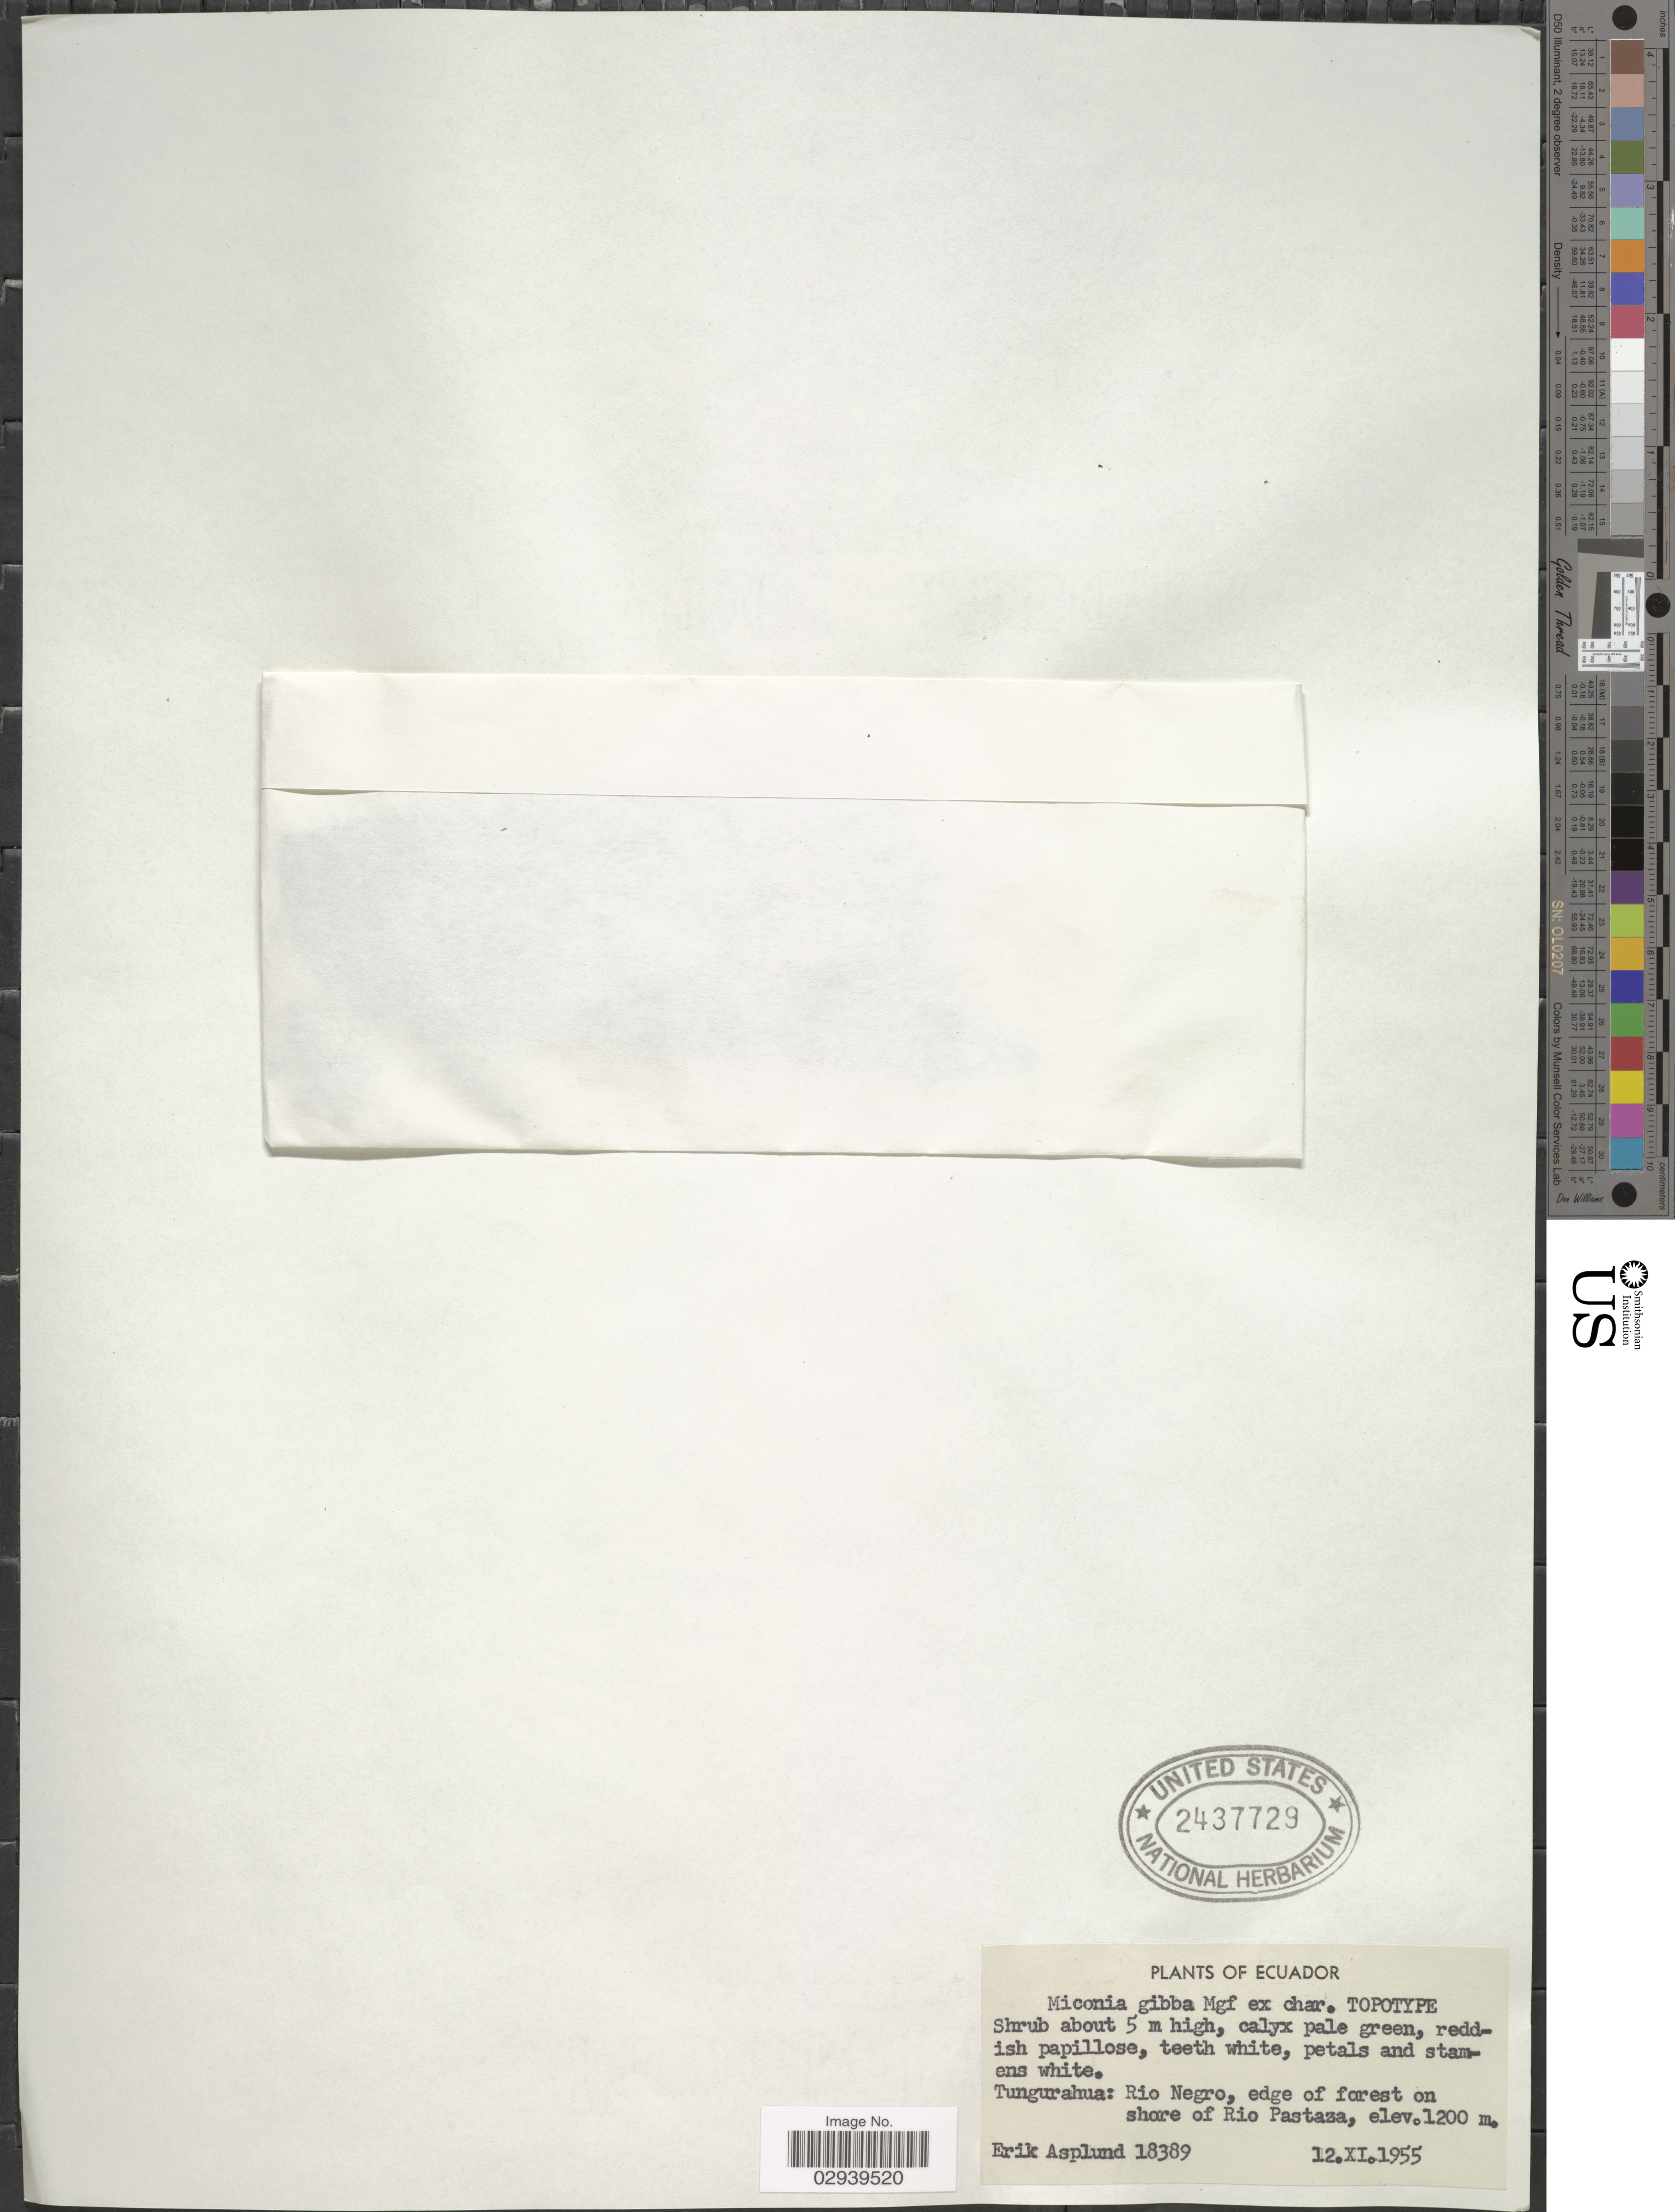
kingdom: Plantae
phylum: Tracheophyta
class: Magnoliopsida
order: Myrtales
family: Melastomataceae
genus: Miconia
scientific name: Miconia gibba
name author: Markgr.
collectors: E. Asplund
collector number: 18389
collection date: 1955-11-12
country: Ecuador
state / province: Tungurahua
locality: Rio Negro, edge of forest on shore of Rio Pastaza.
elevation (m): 1200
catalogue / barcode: US 2437729